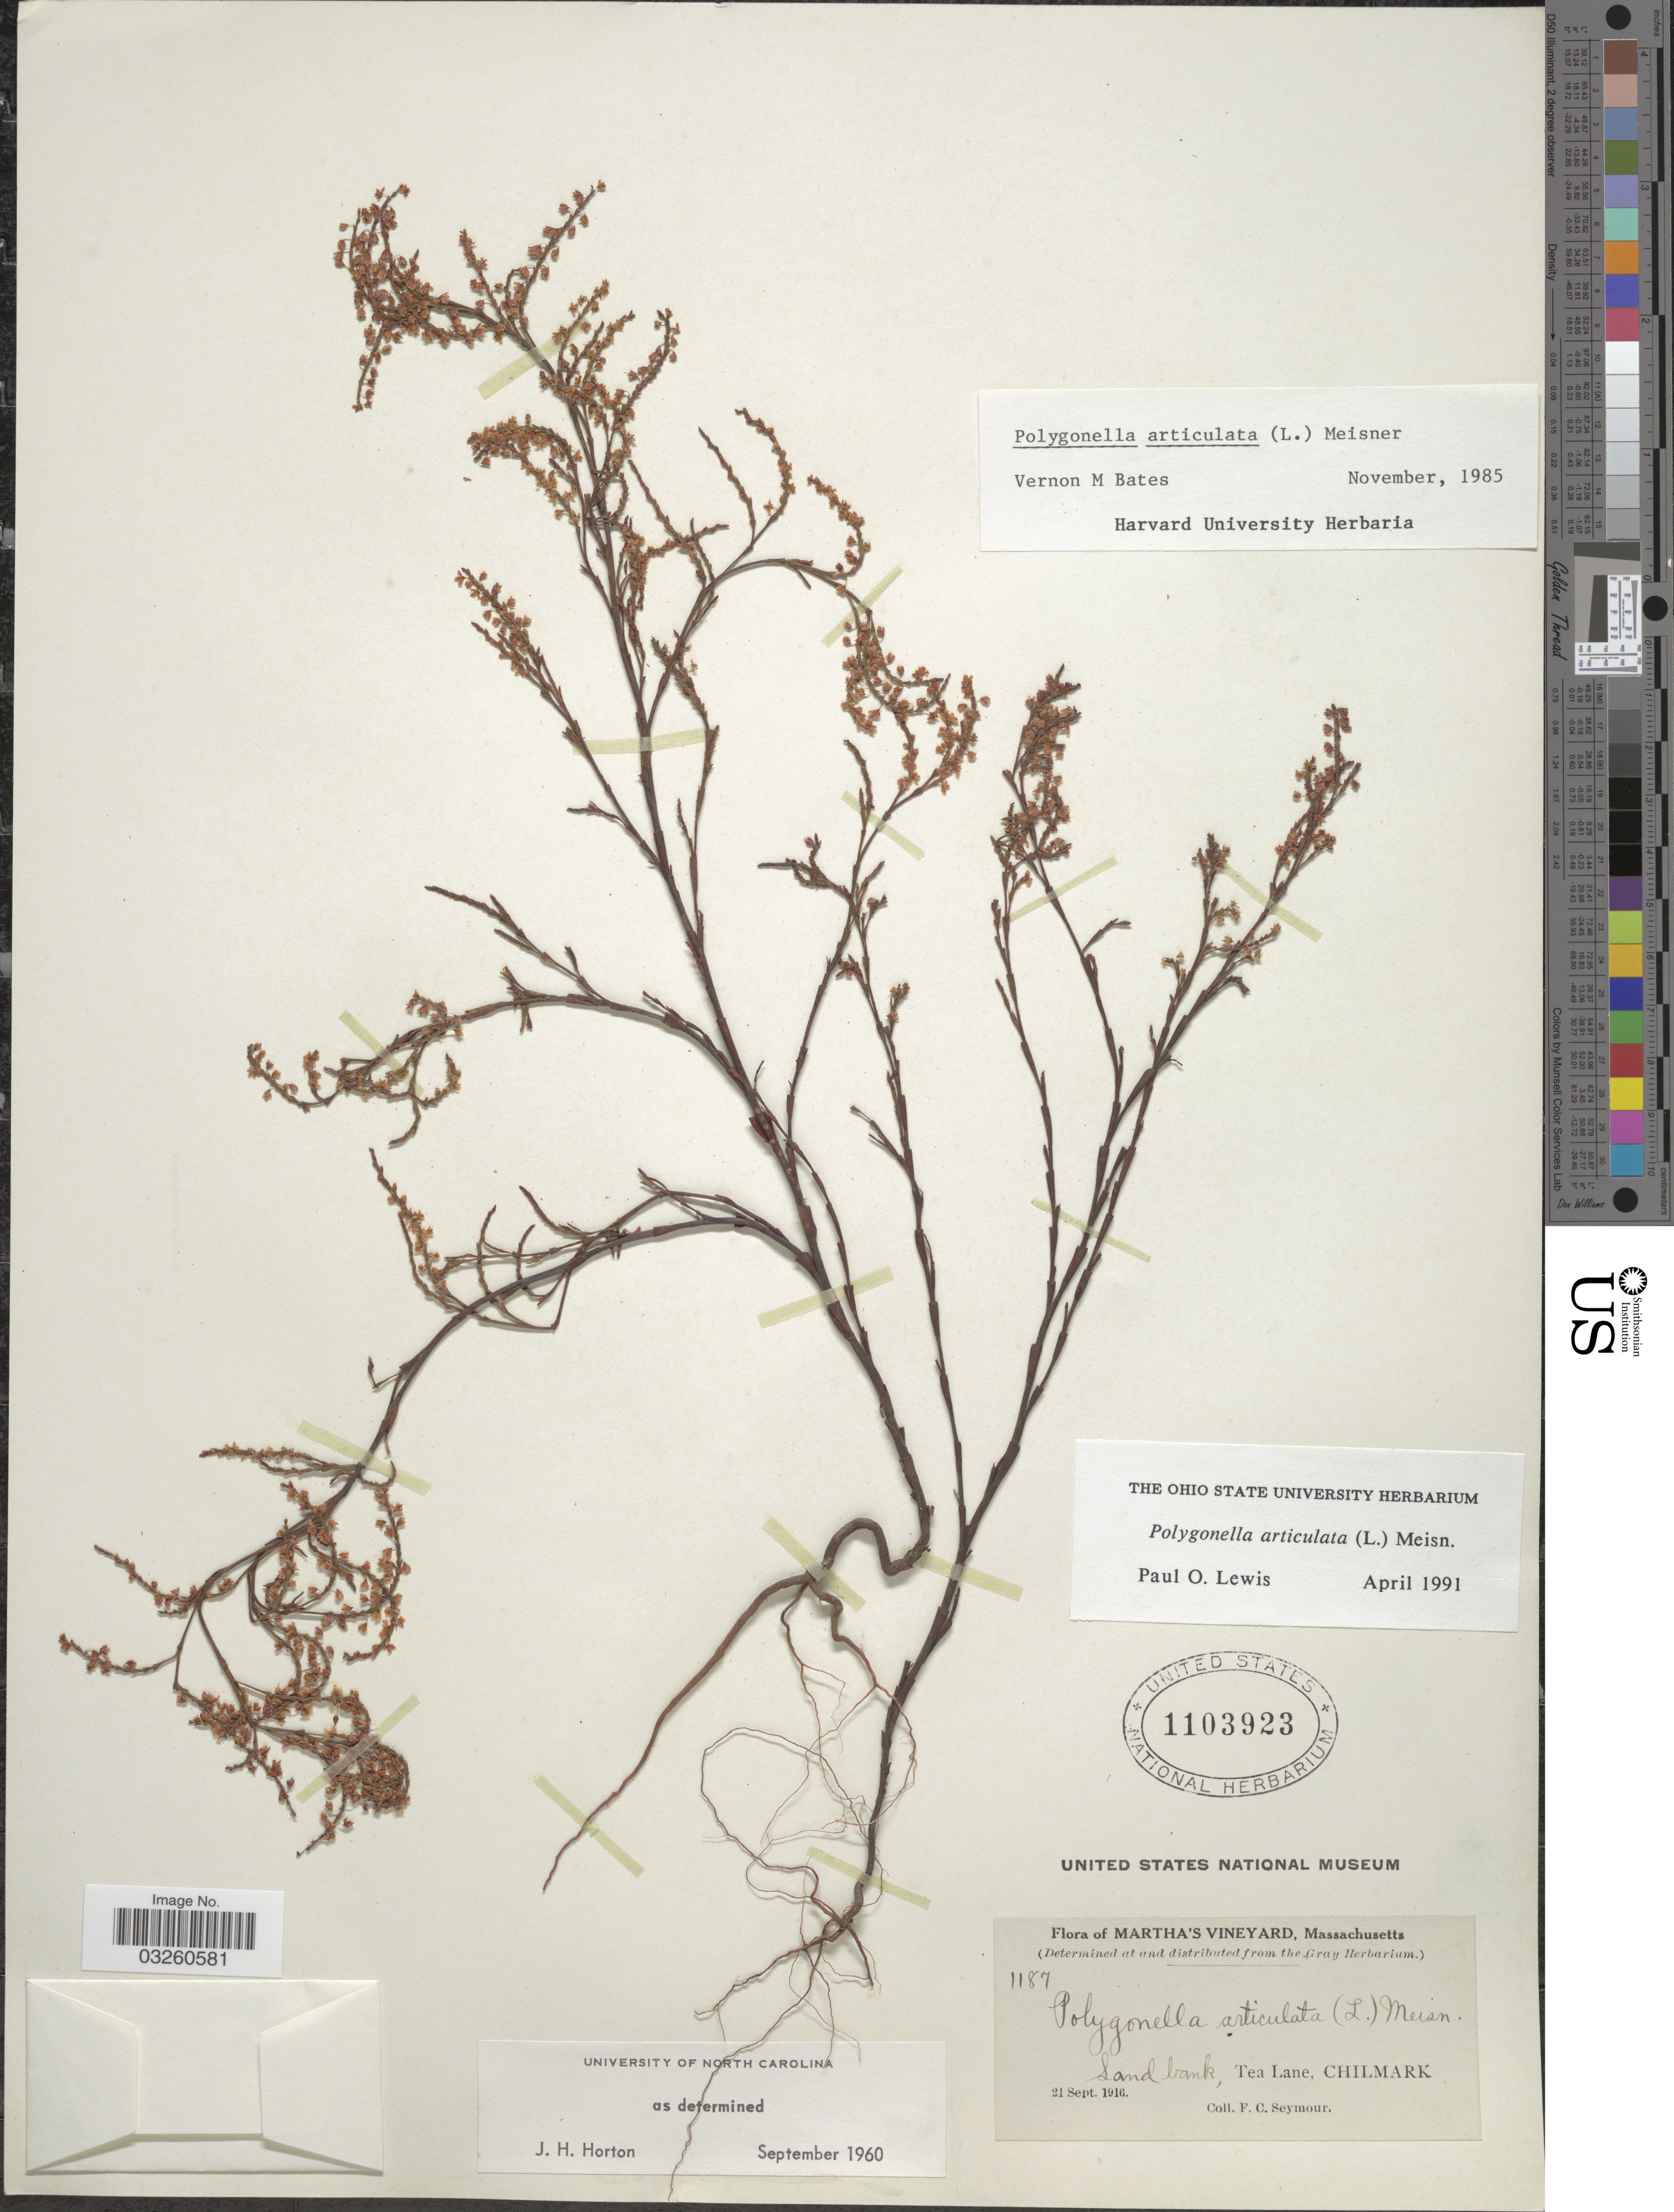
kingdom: Plantae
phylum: Tracheophyta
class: Magnoliopsida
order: Caryophyllales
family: Polygonaceae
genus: Polygonella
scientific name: Polygonella articulata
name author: (L.) Meisn.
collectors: F. C. Seymour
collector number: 1187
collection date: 1916-09-21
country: United States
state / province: Massachusetts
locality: Martha's Vineyard. Sand bank, Tea Lane, Chilmark.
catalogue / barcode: US 1103923